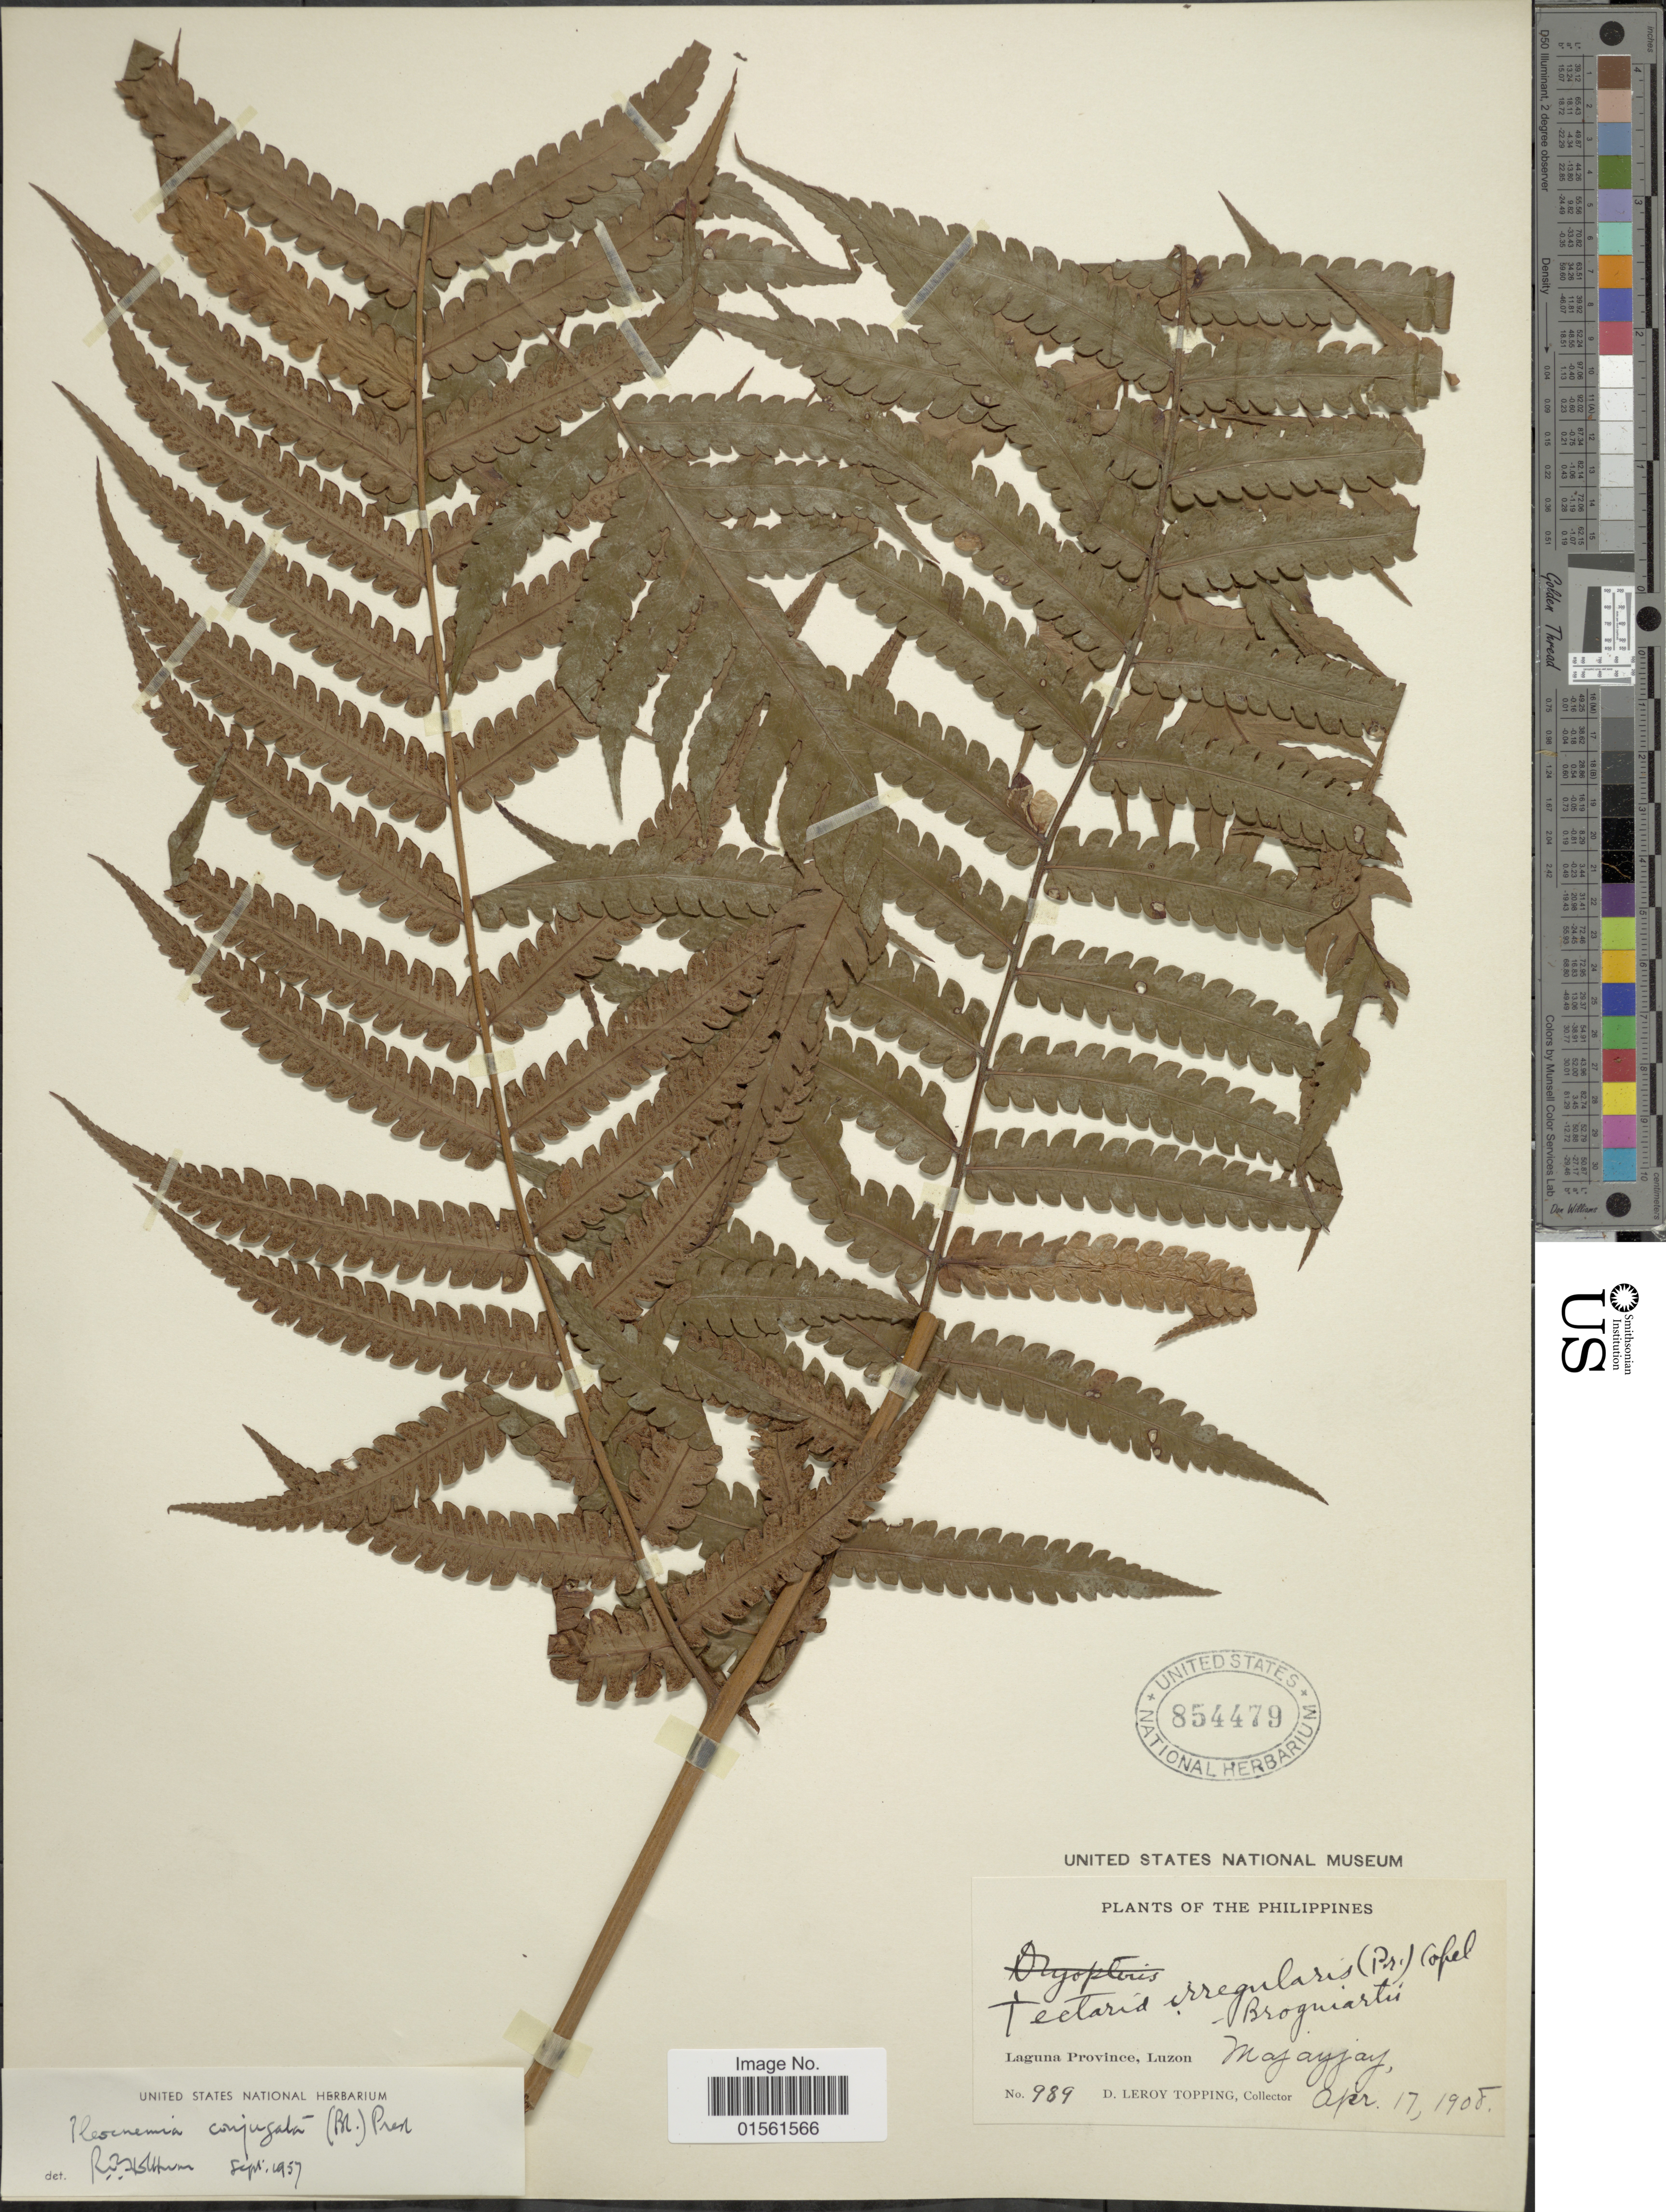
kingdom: Plantae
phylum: Tracheophyta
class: Polypodiopsida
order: Polypodiales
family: Dryopteridaceae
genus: Pleocnemia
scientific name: Pleocnemia conjugata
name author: (Blume) C. Presl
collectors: D. L. Topping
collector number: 989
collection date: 1908-04-17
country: Philippines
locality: Laguna Province, Luzon. Majayjay.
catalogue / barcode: US 854479